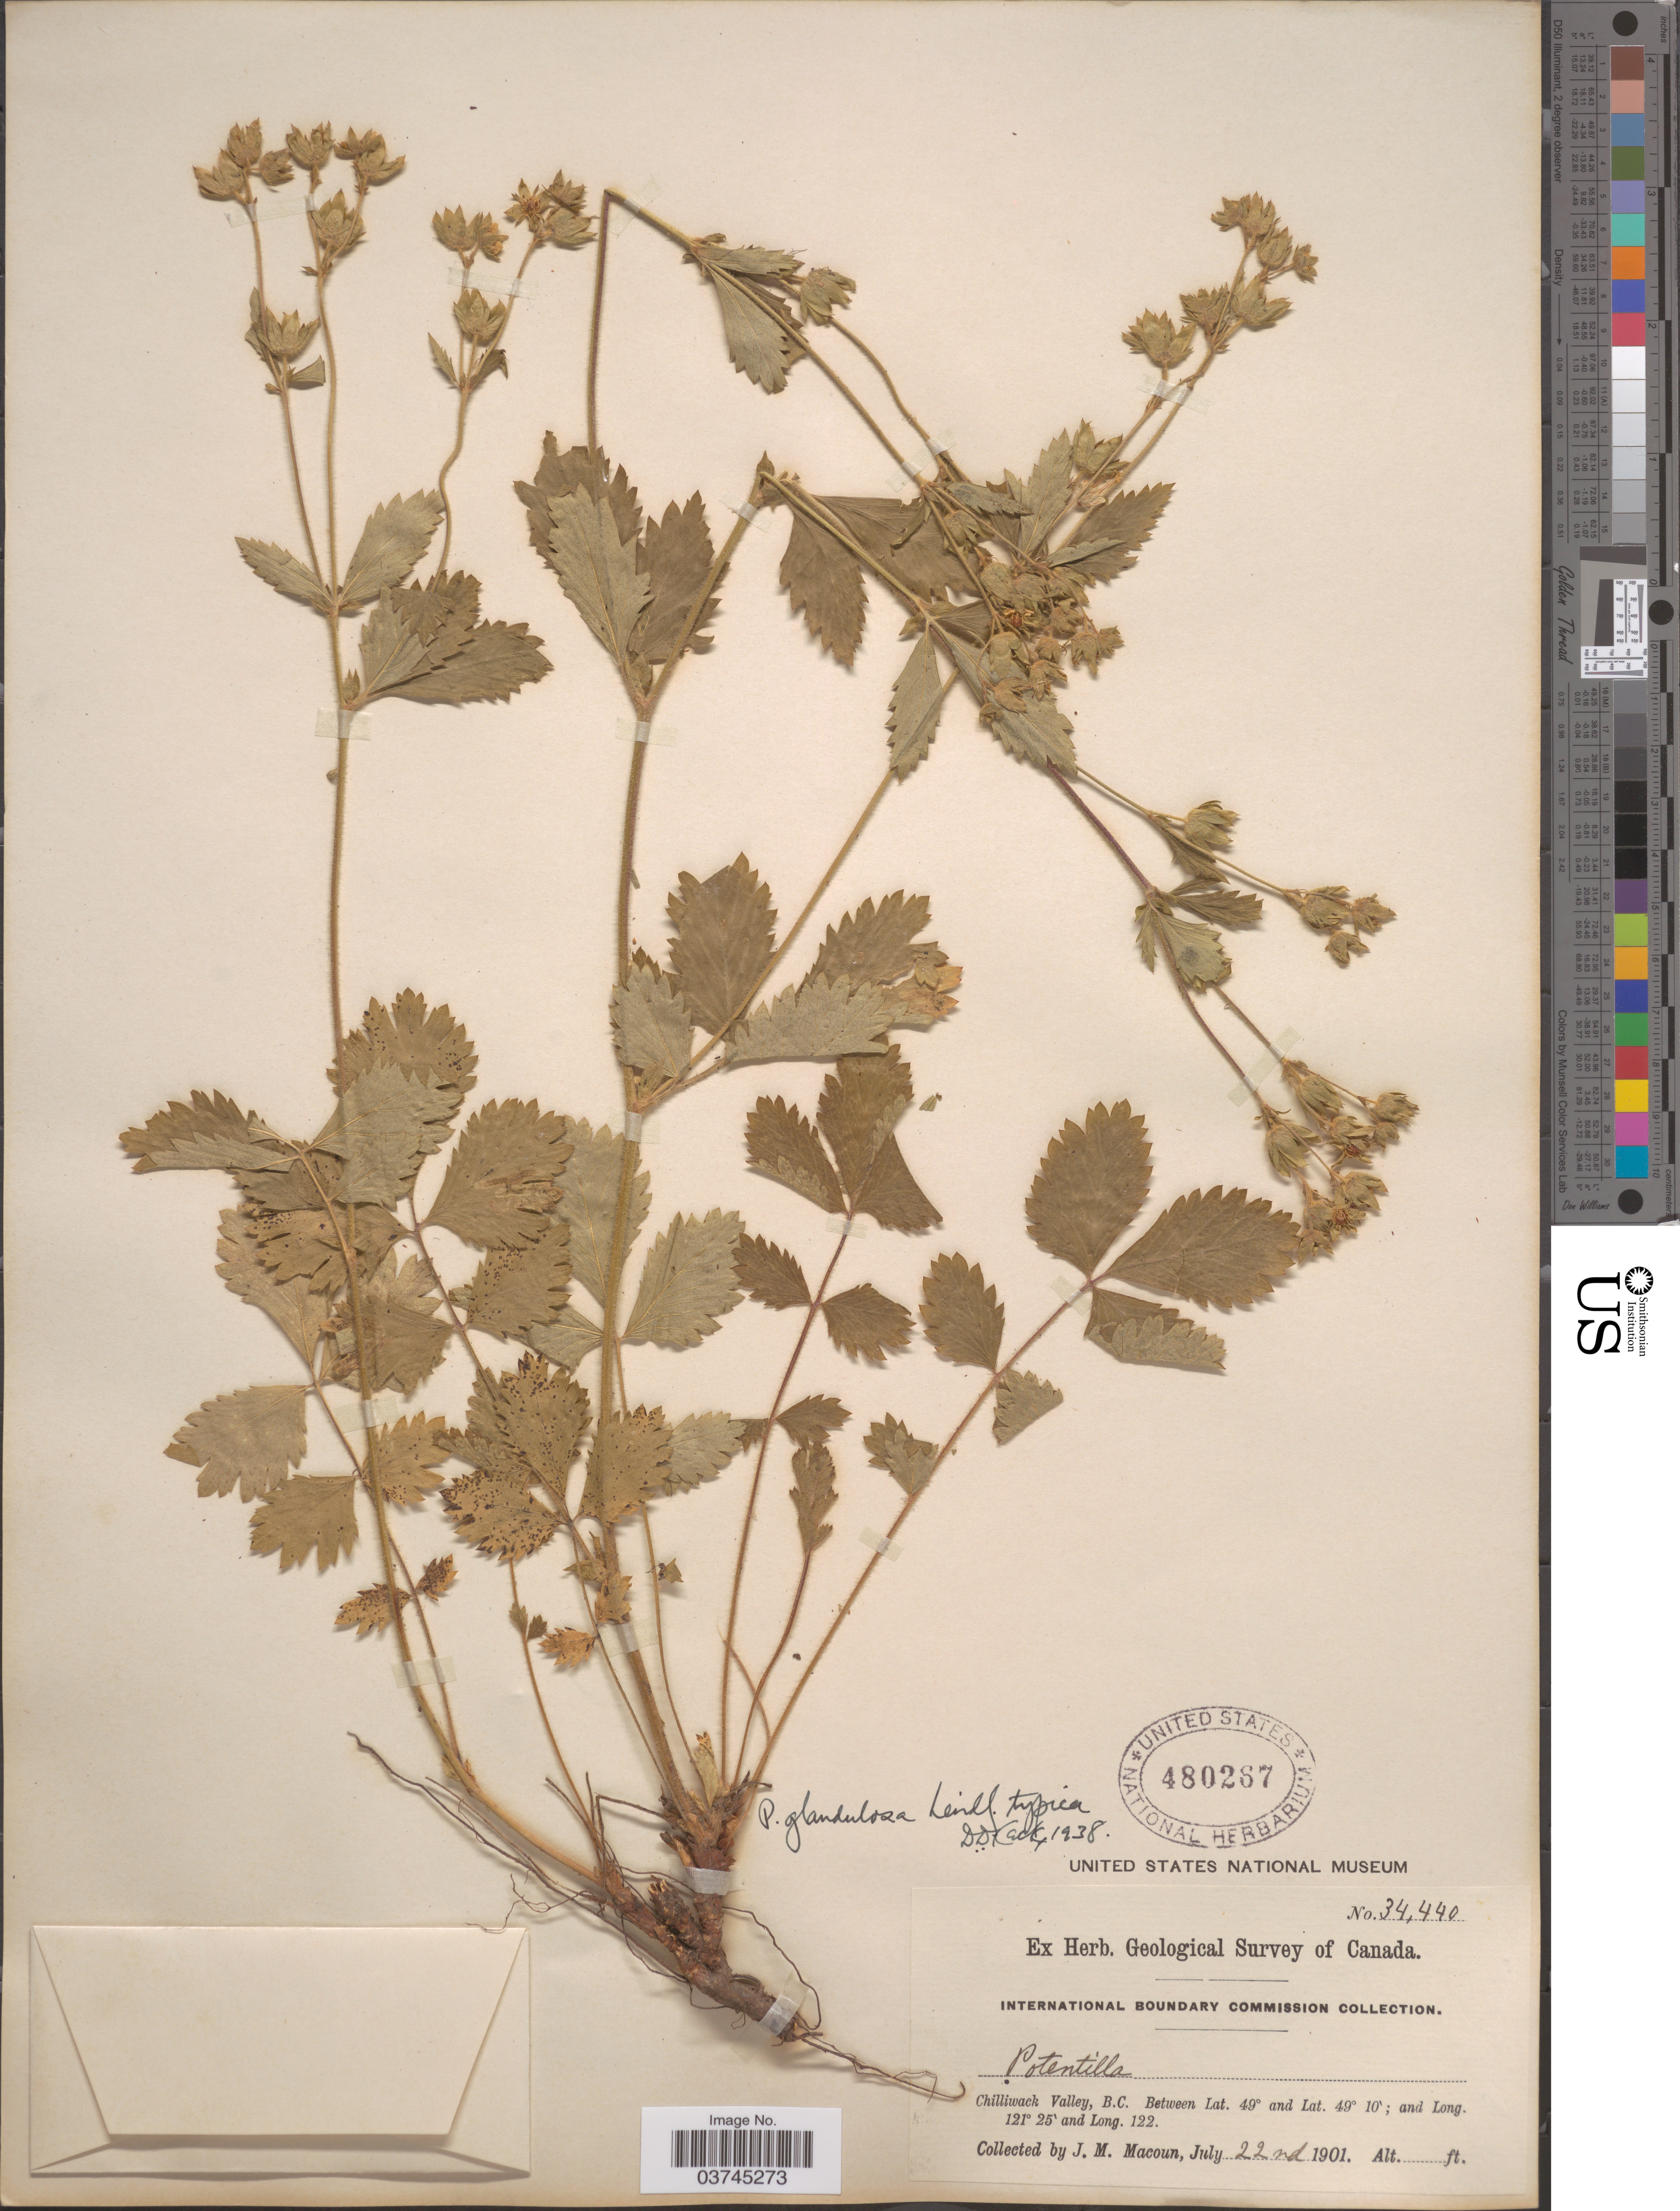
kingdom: Plantae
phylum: Tracheophyta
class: Magnoliopsida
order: Rosales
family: Rosaceae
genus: Drymocallis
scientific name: Drymocallis glandulosa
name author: (Lindl.) Rydb.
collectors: J. M. Macoun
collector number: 34440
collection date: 1901-07-22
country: Canada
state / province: British Columbia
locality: Chilliwack Valley.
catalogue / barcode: US 480267